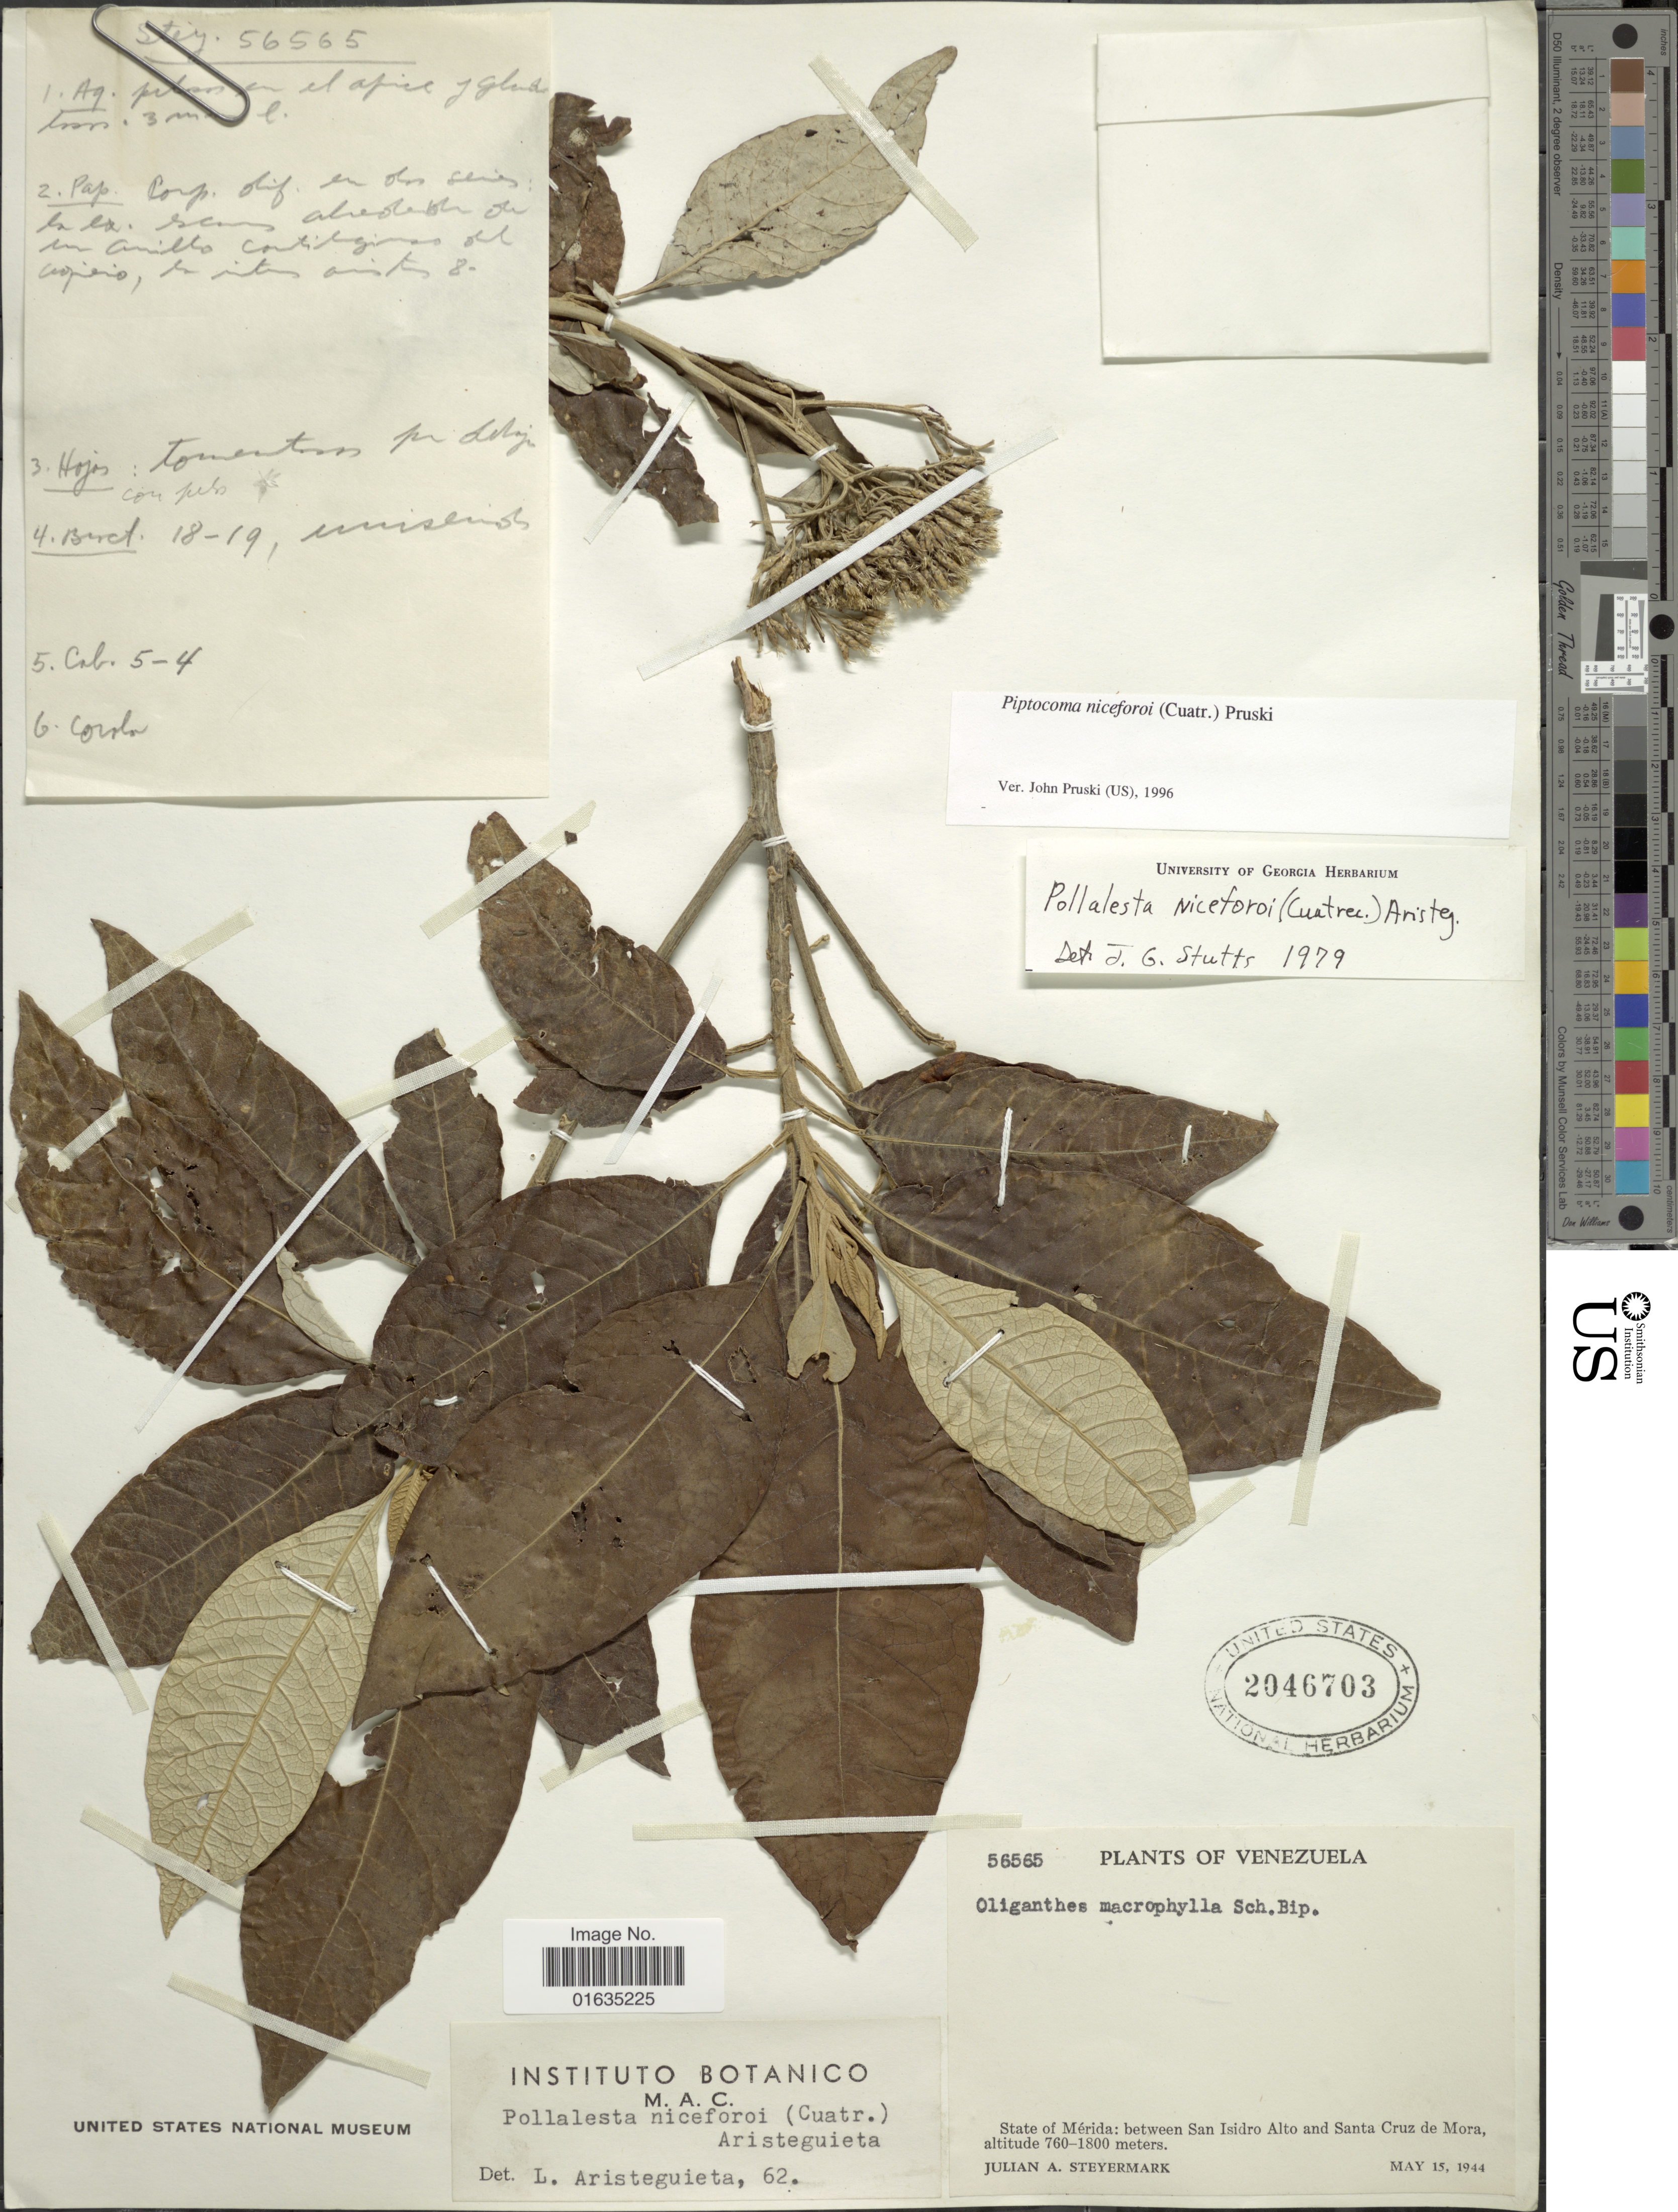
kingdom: Plantae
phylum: Tracheophyta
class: Magnoliopsida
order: Asterales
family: Asteraceae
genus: Piptocoma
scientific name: Piptocoma niceforoi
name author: (Cuatrec.) H. Rob.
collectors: J. Steyermark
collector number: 56565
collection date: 1944-05-15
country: Venezuela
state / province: Mérida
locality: Between San Isidro Alto and Santa Cruz de Mora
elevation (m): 760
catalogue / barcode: US 2046703